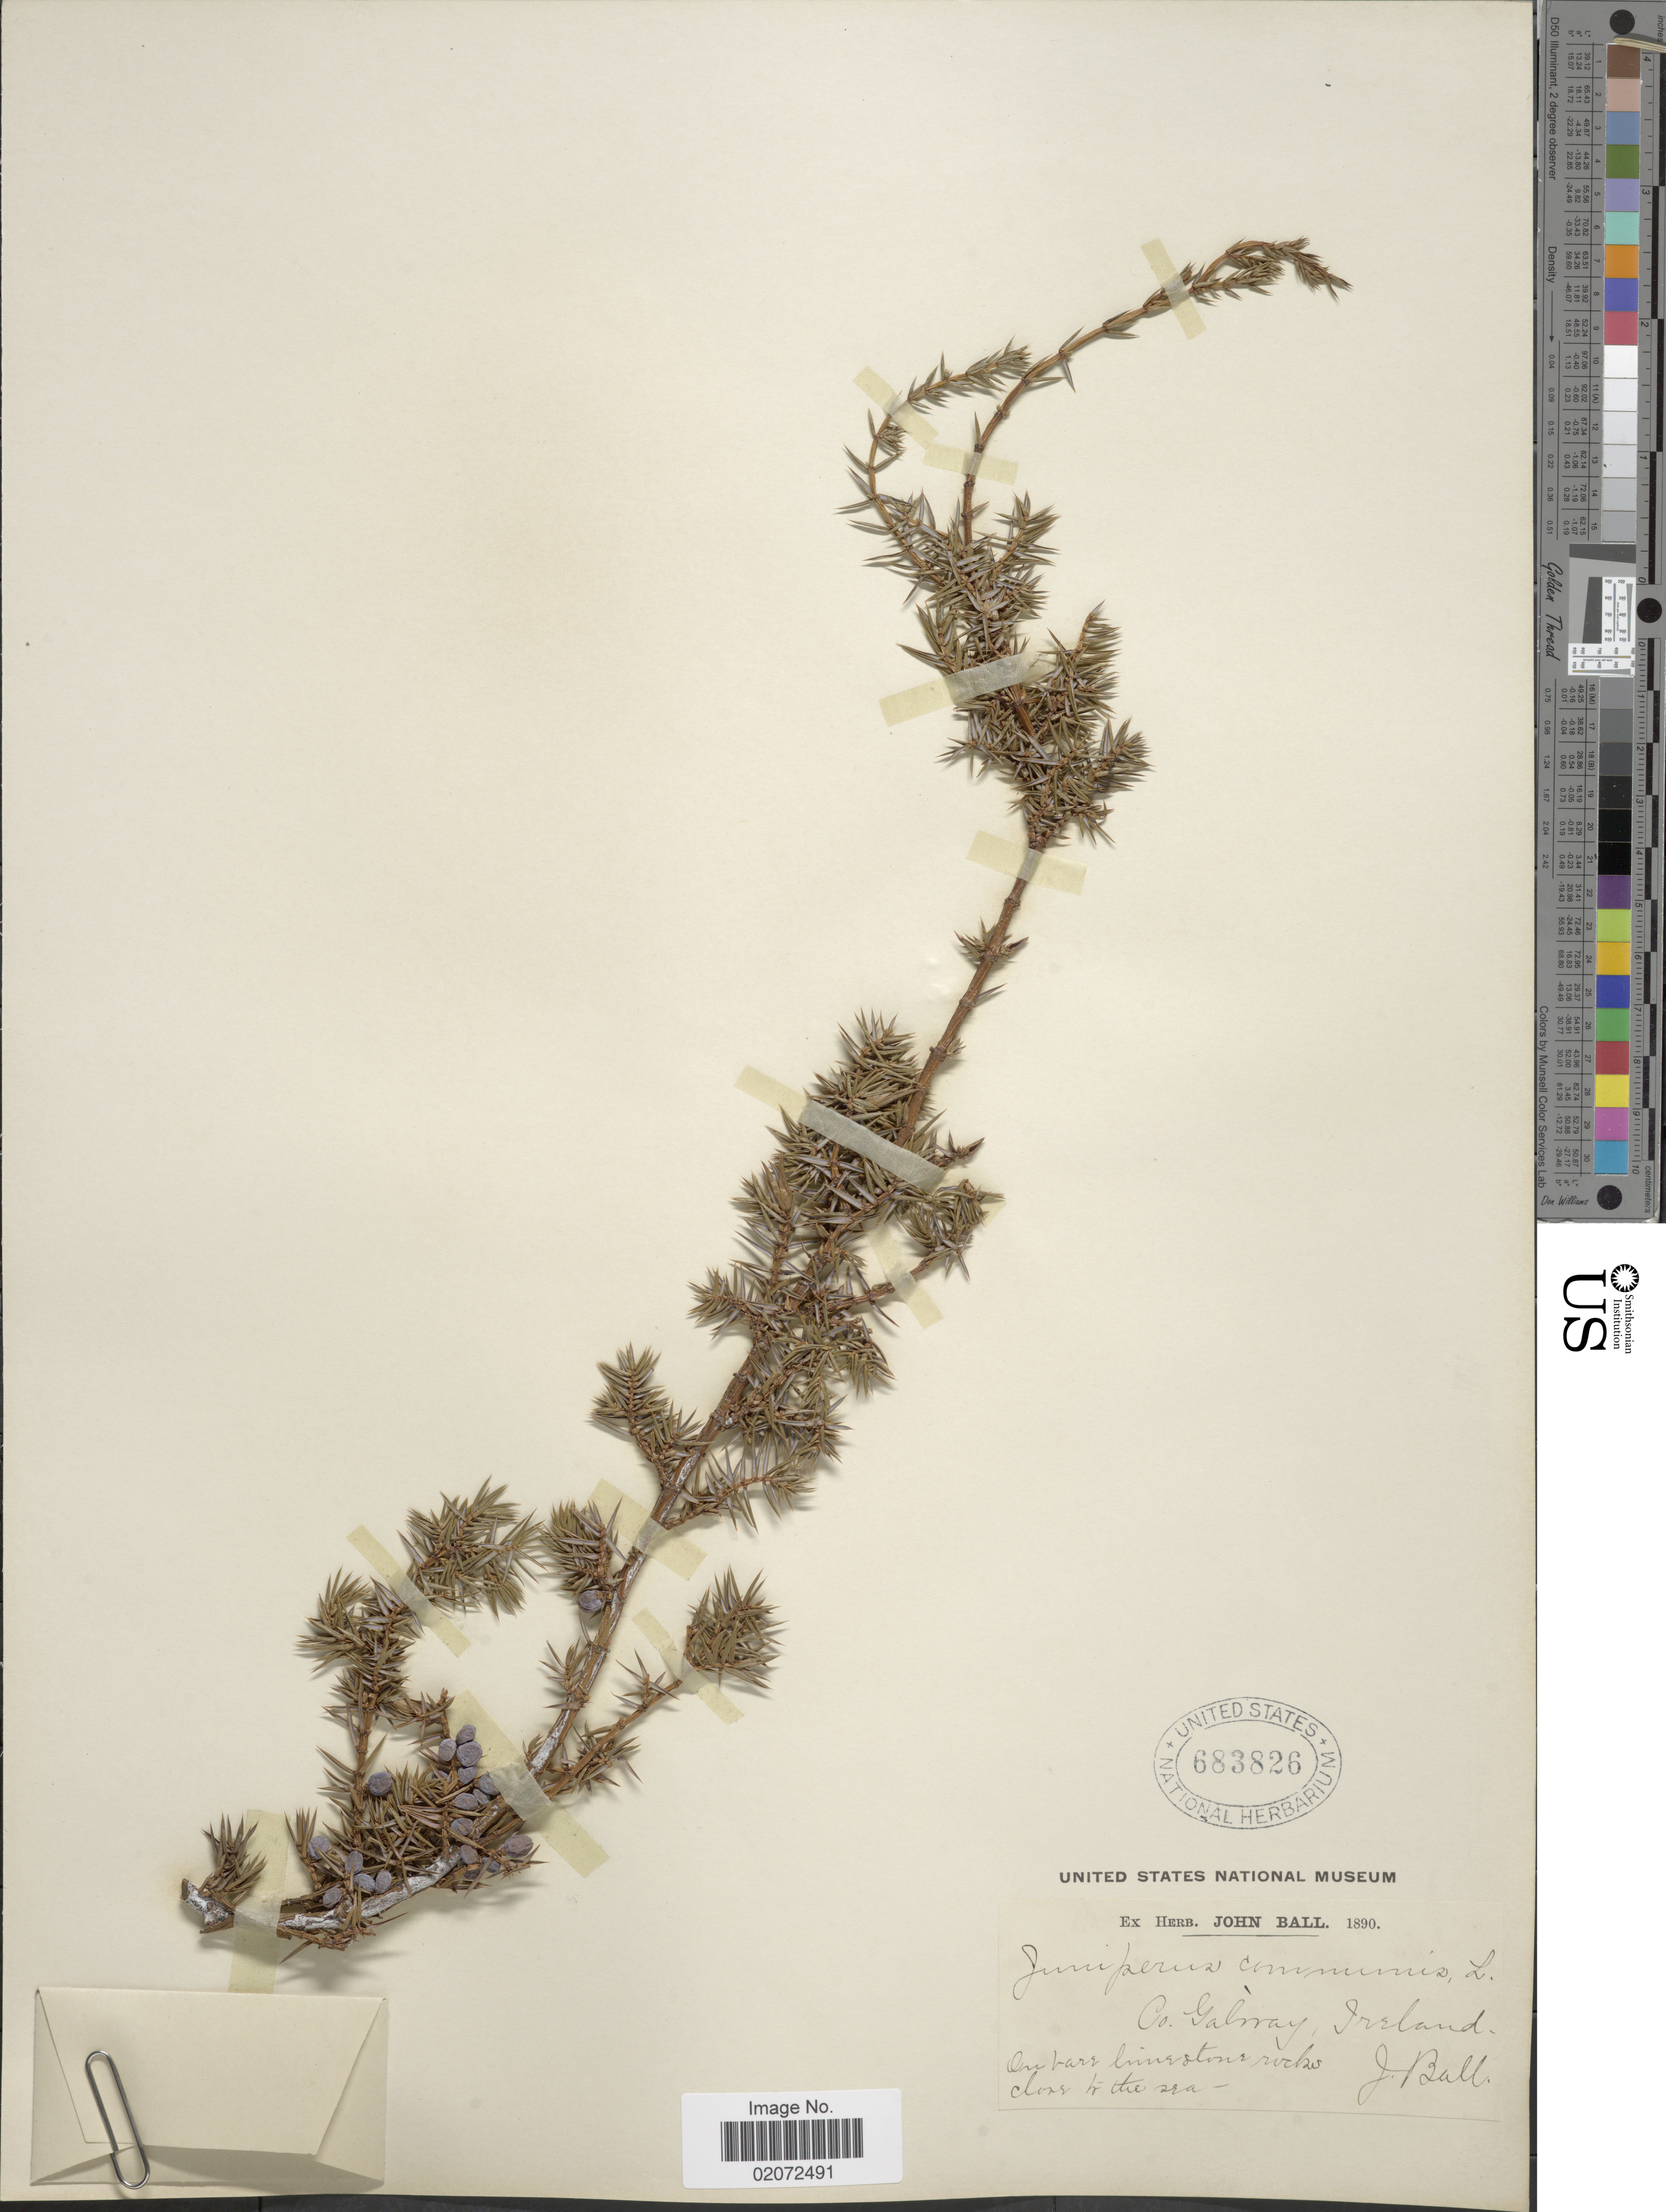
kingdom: Plantae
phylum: Tracheophyta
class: Pinopsida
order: Pinales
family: Cupressaceae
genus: Juniperus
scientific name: Juniperus communis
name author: L.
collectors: J. Ball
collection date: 1890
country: Ireland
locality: Co. Galway. Outer limestone rocks close to the sea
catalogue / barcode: US 683826